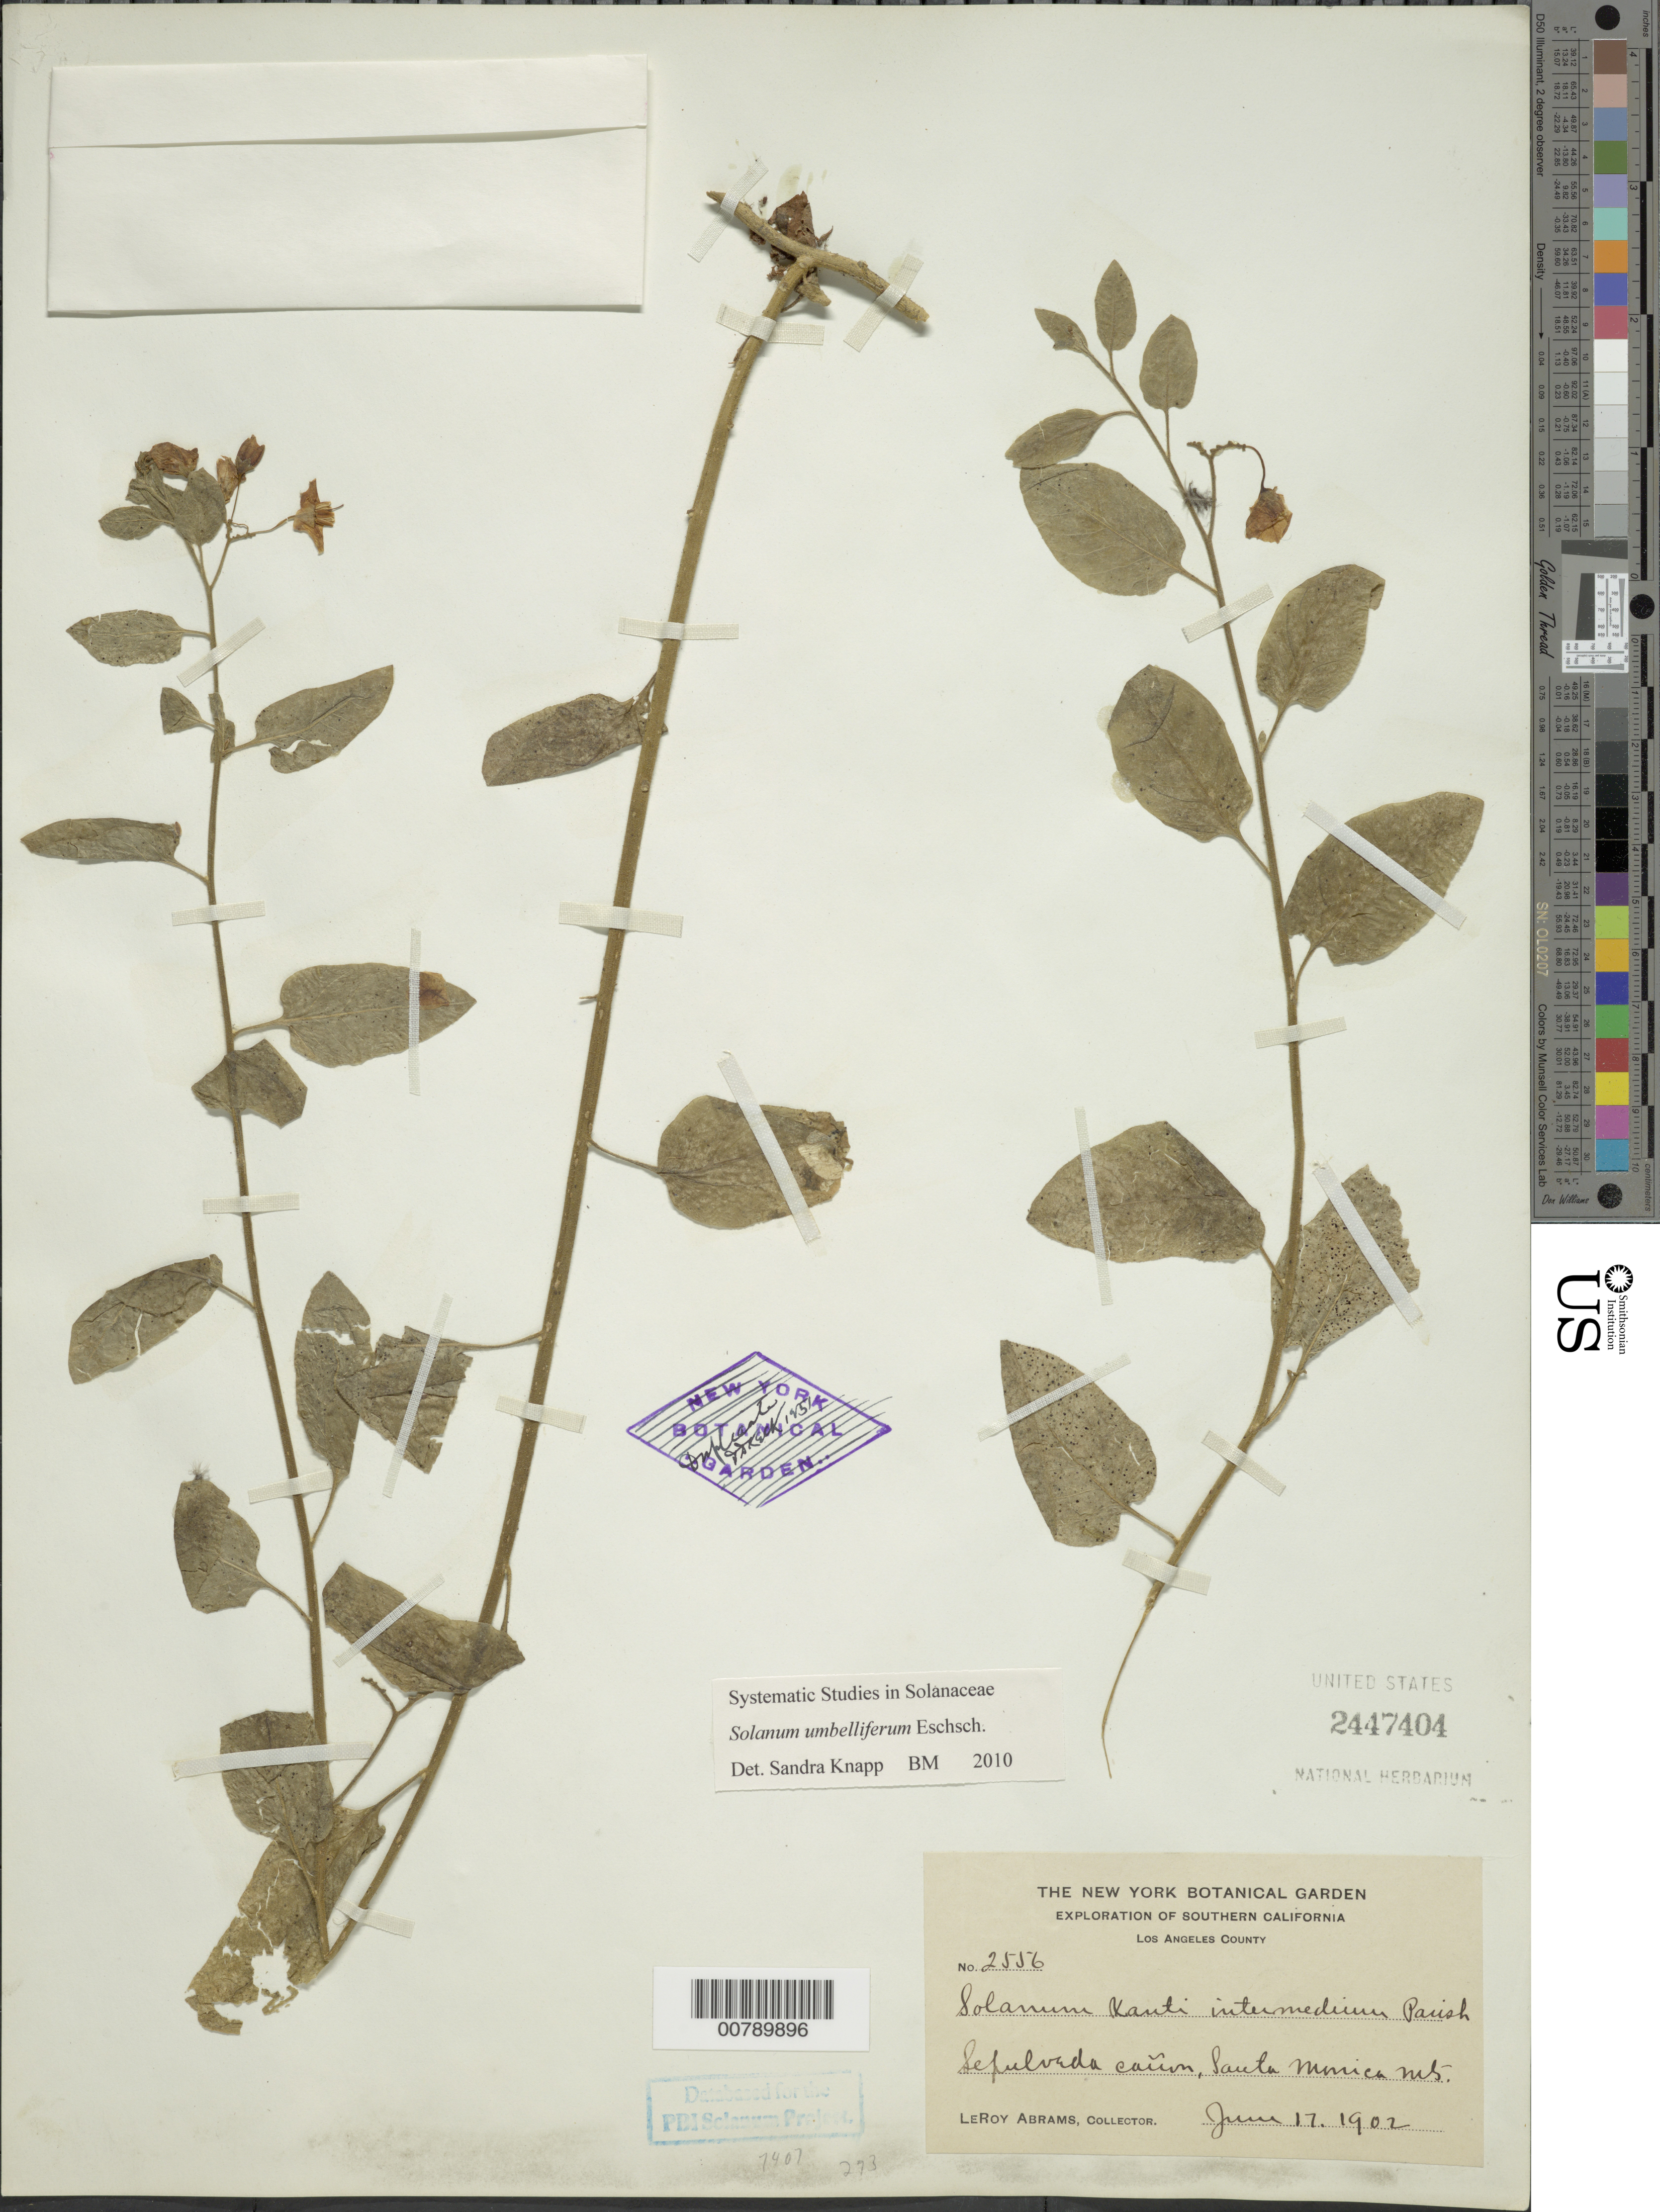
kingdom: Plantae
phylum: Tracheophyta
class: Magnoliopsida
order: Solanales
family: Solanaceae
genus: Solanum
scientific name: Solanum umbelliferum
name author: Eschsch.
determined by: Knapp, S. D.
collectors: L. Abrams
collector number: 2556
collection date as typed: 17 Jun 1902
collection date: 1902-06-17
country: United States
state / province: California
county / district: Los Angeles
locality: Sepulveda Canyon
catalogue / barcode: US 2447404